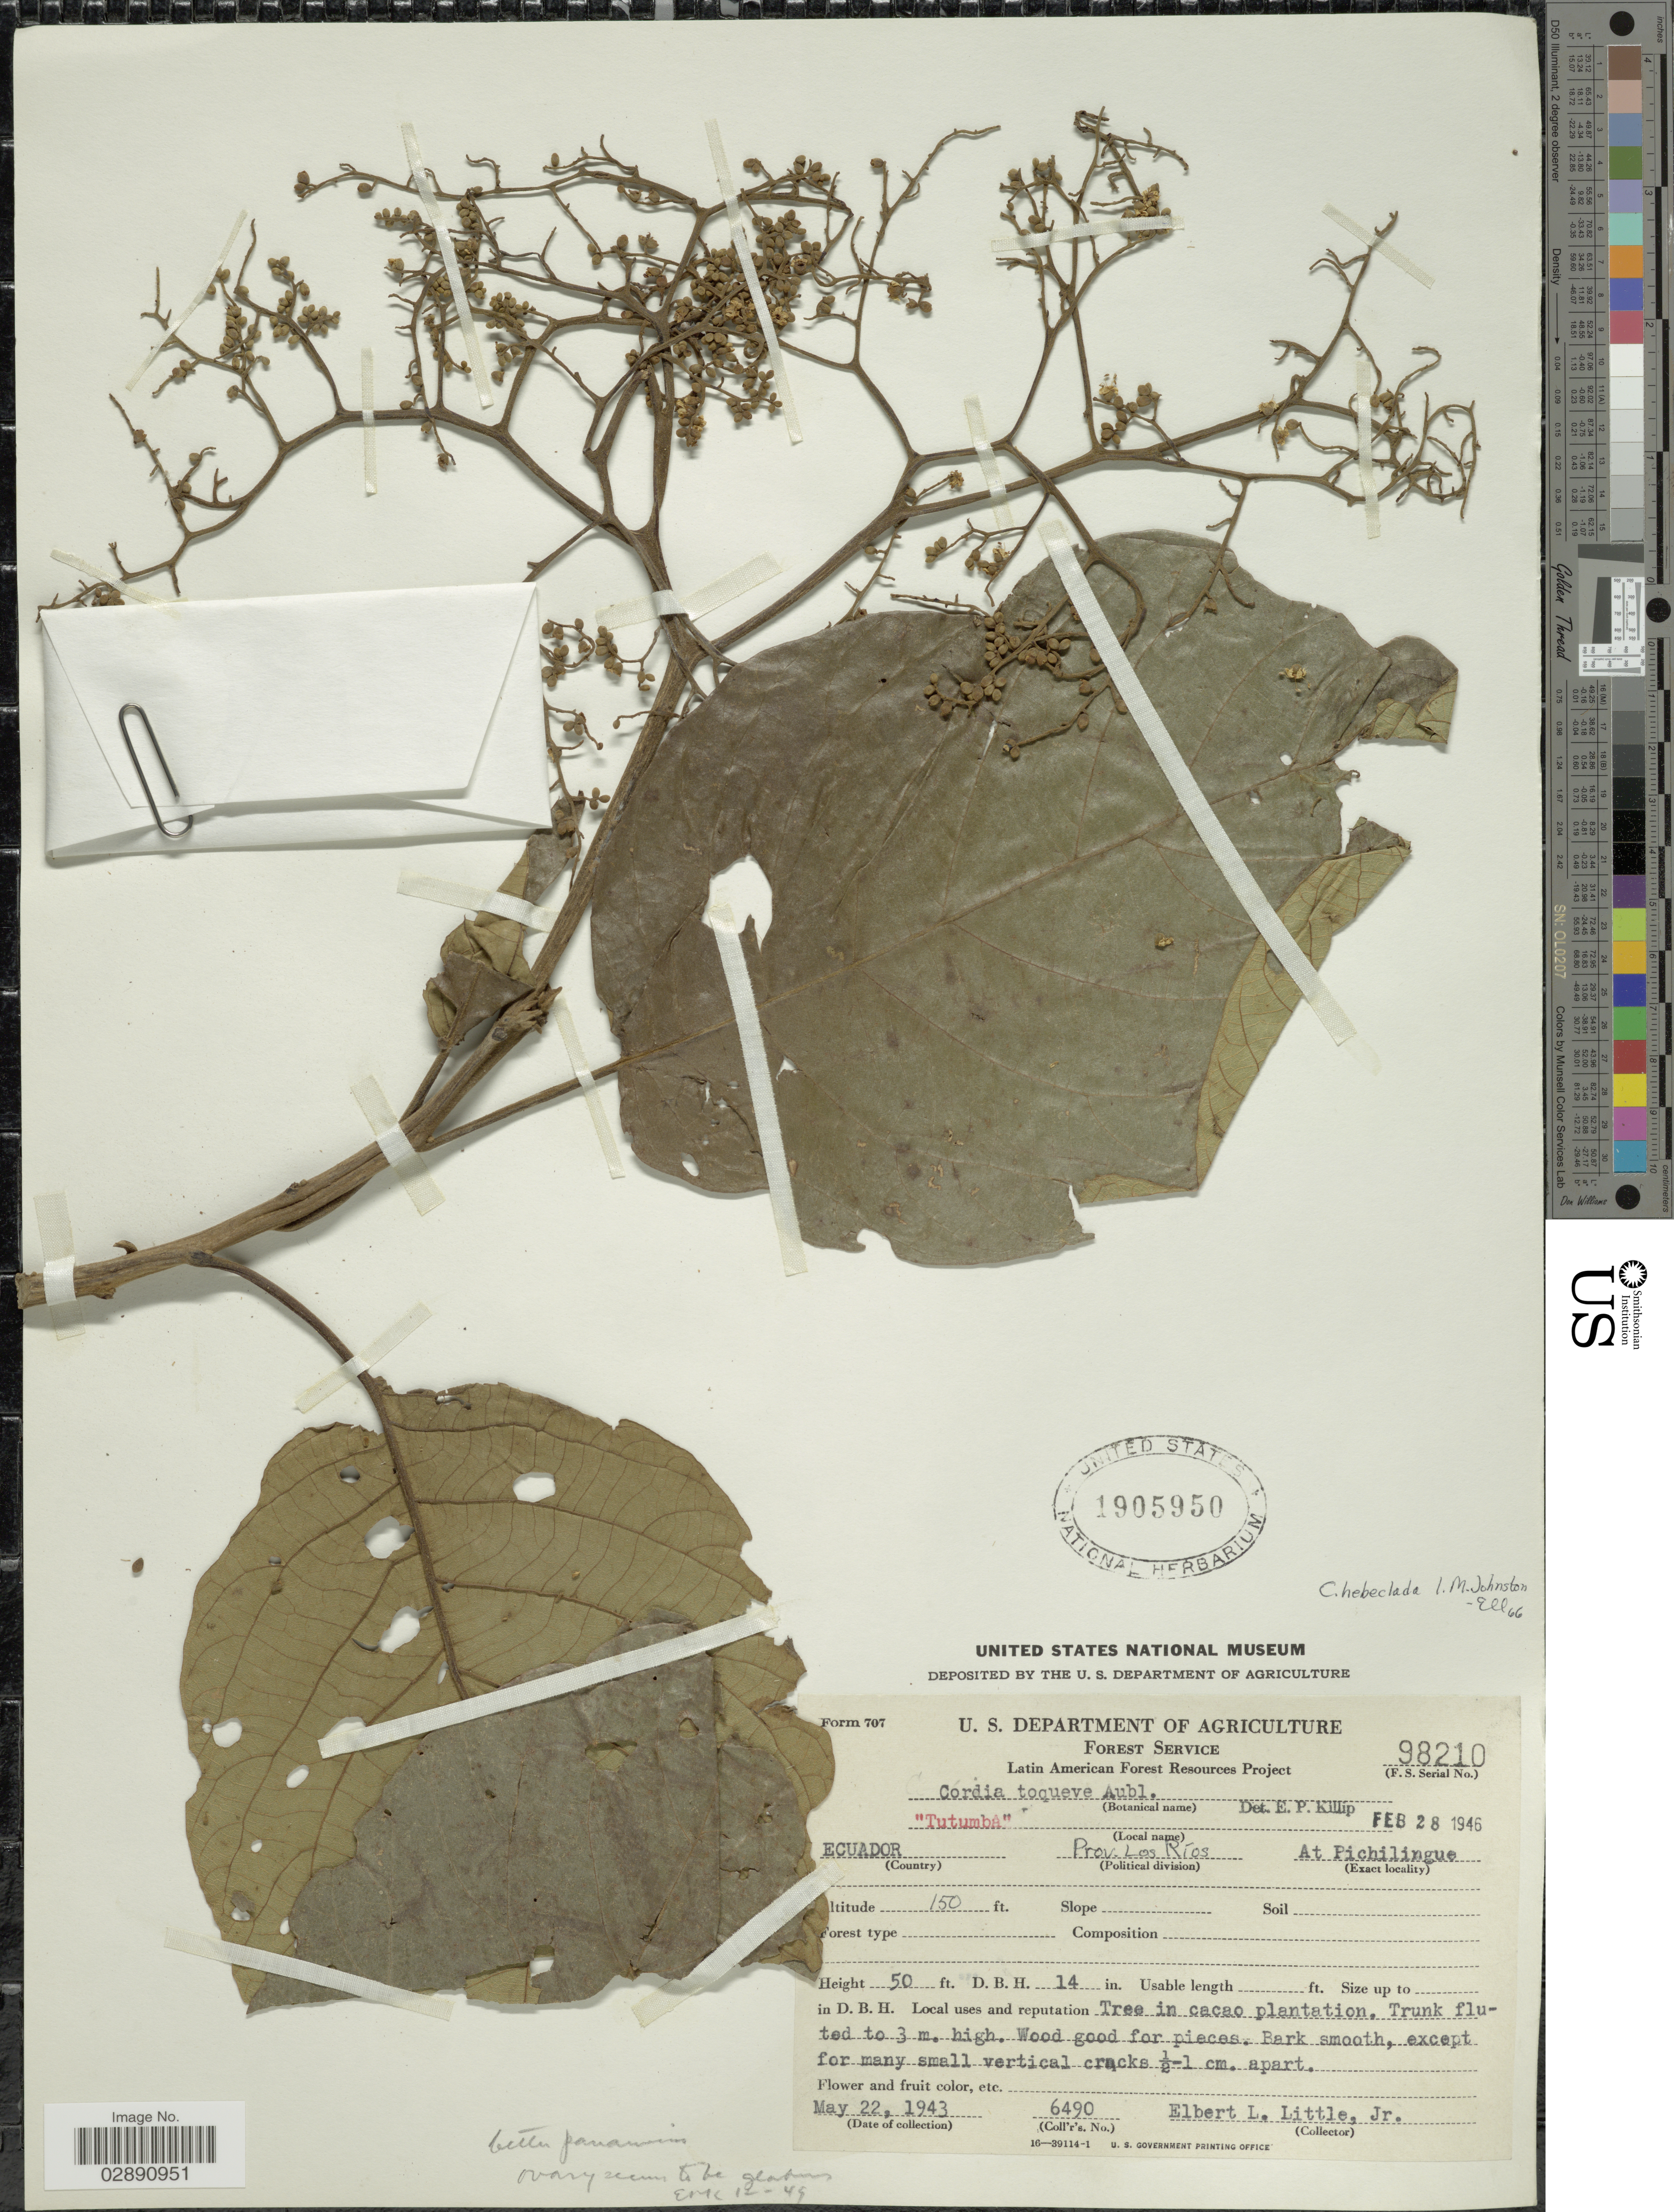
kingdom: Plantae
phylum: Tracheophyta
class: Magnoliopsida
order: Boraginales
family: Cordiaceae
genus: Cordia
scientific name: Cordia hebeclada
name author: I.M. Johnst.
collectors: E. L. Little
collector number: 6490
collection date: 1943-05-22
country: Ecuador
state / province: Los Ríos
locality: Pichilingue.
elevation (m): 46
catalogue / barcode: US 1905950